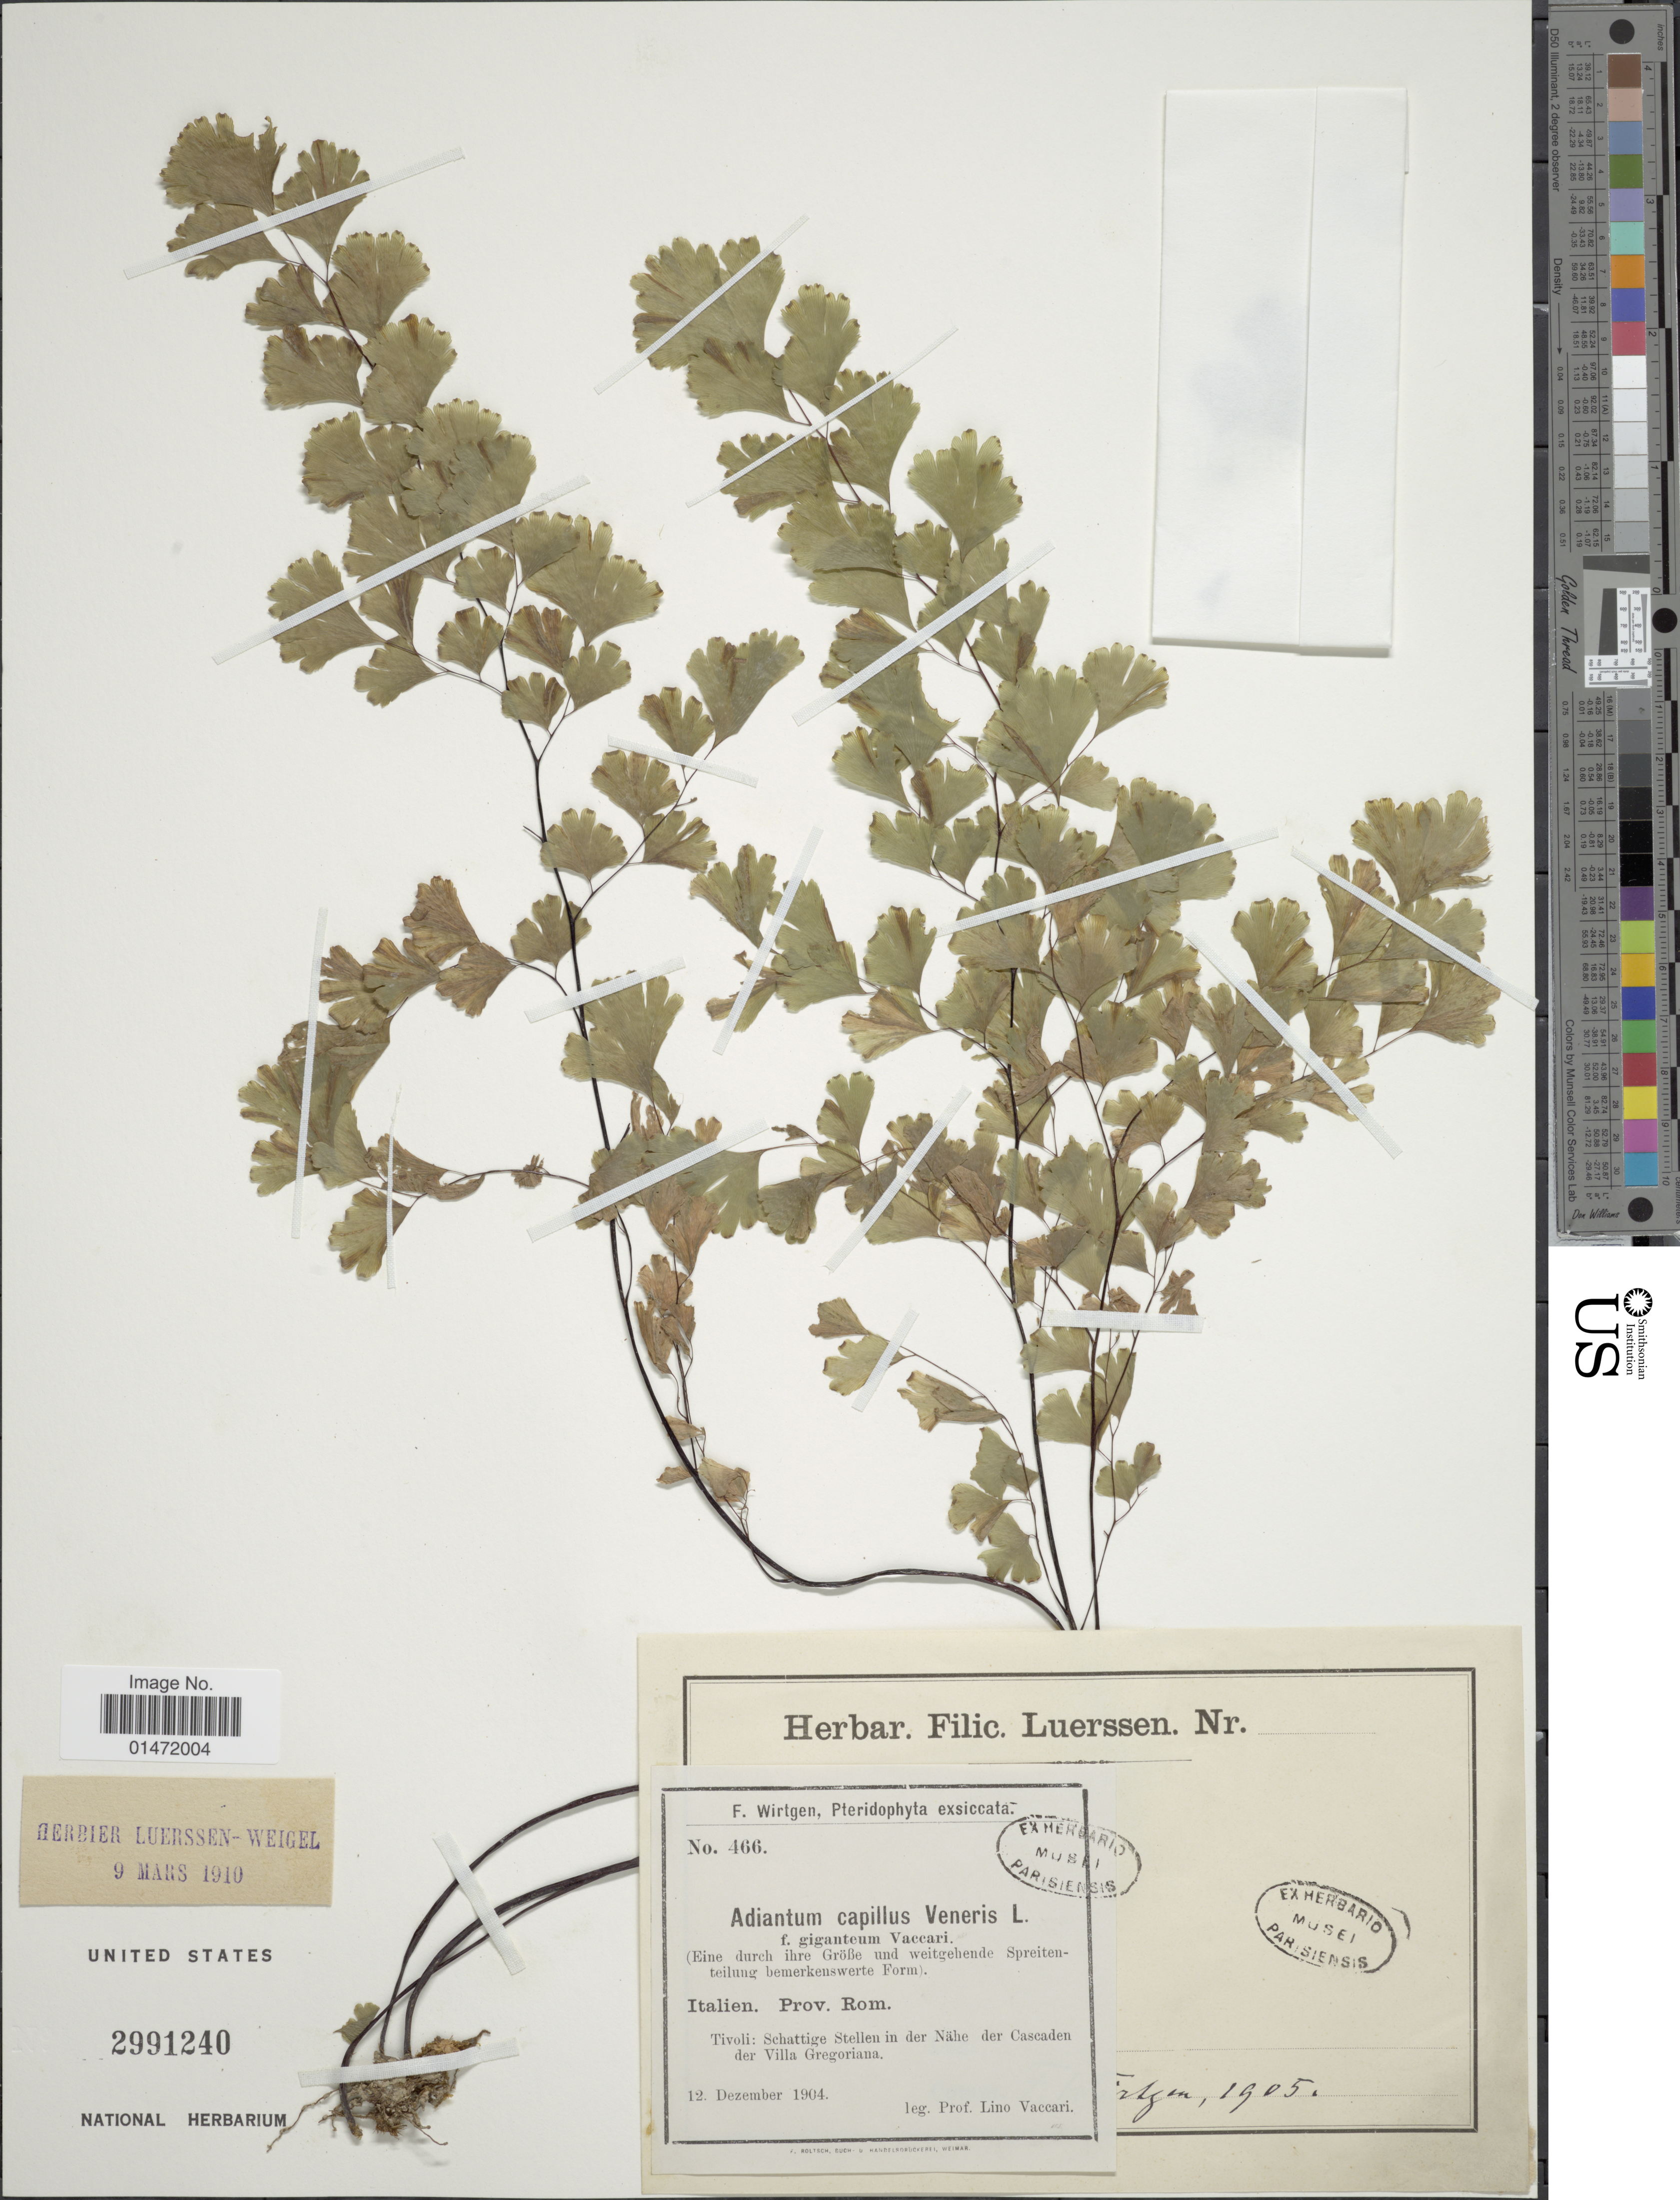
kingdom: Plantae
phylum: Tracheophyta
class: Polypodiopsida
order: Polypodiales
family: Pteridaceae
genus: Adiantum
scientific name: Adiantum capillus-veneris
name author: L.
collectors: L. Vaccari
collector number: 466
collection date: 1904-12-12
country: Italy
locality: Prov. Rom. Tivoli: Schattige Stellen in der Nähe der Cascaden der Villa Gregoriana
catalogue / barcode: US 2991240